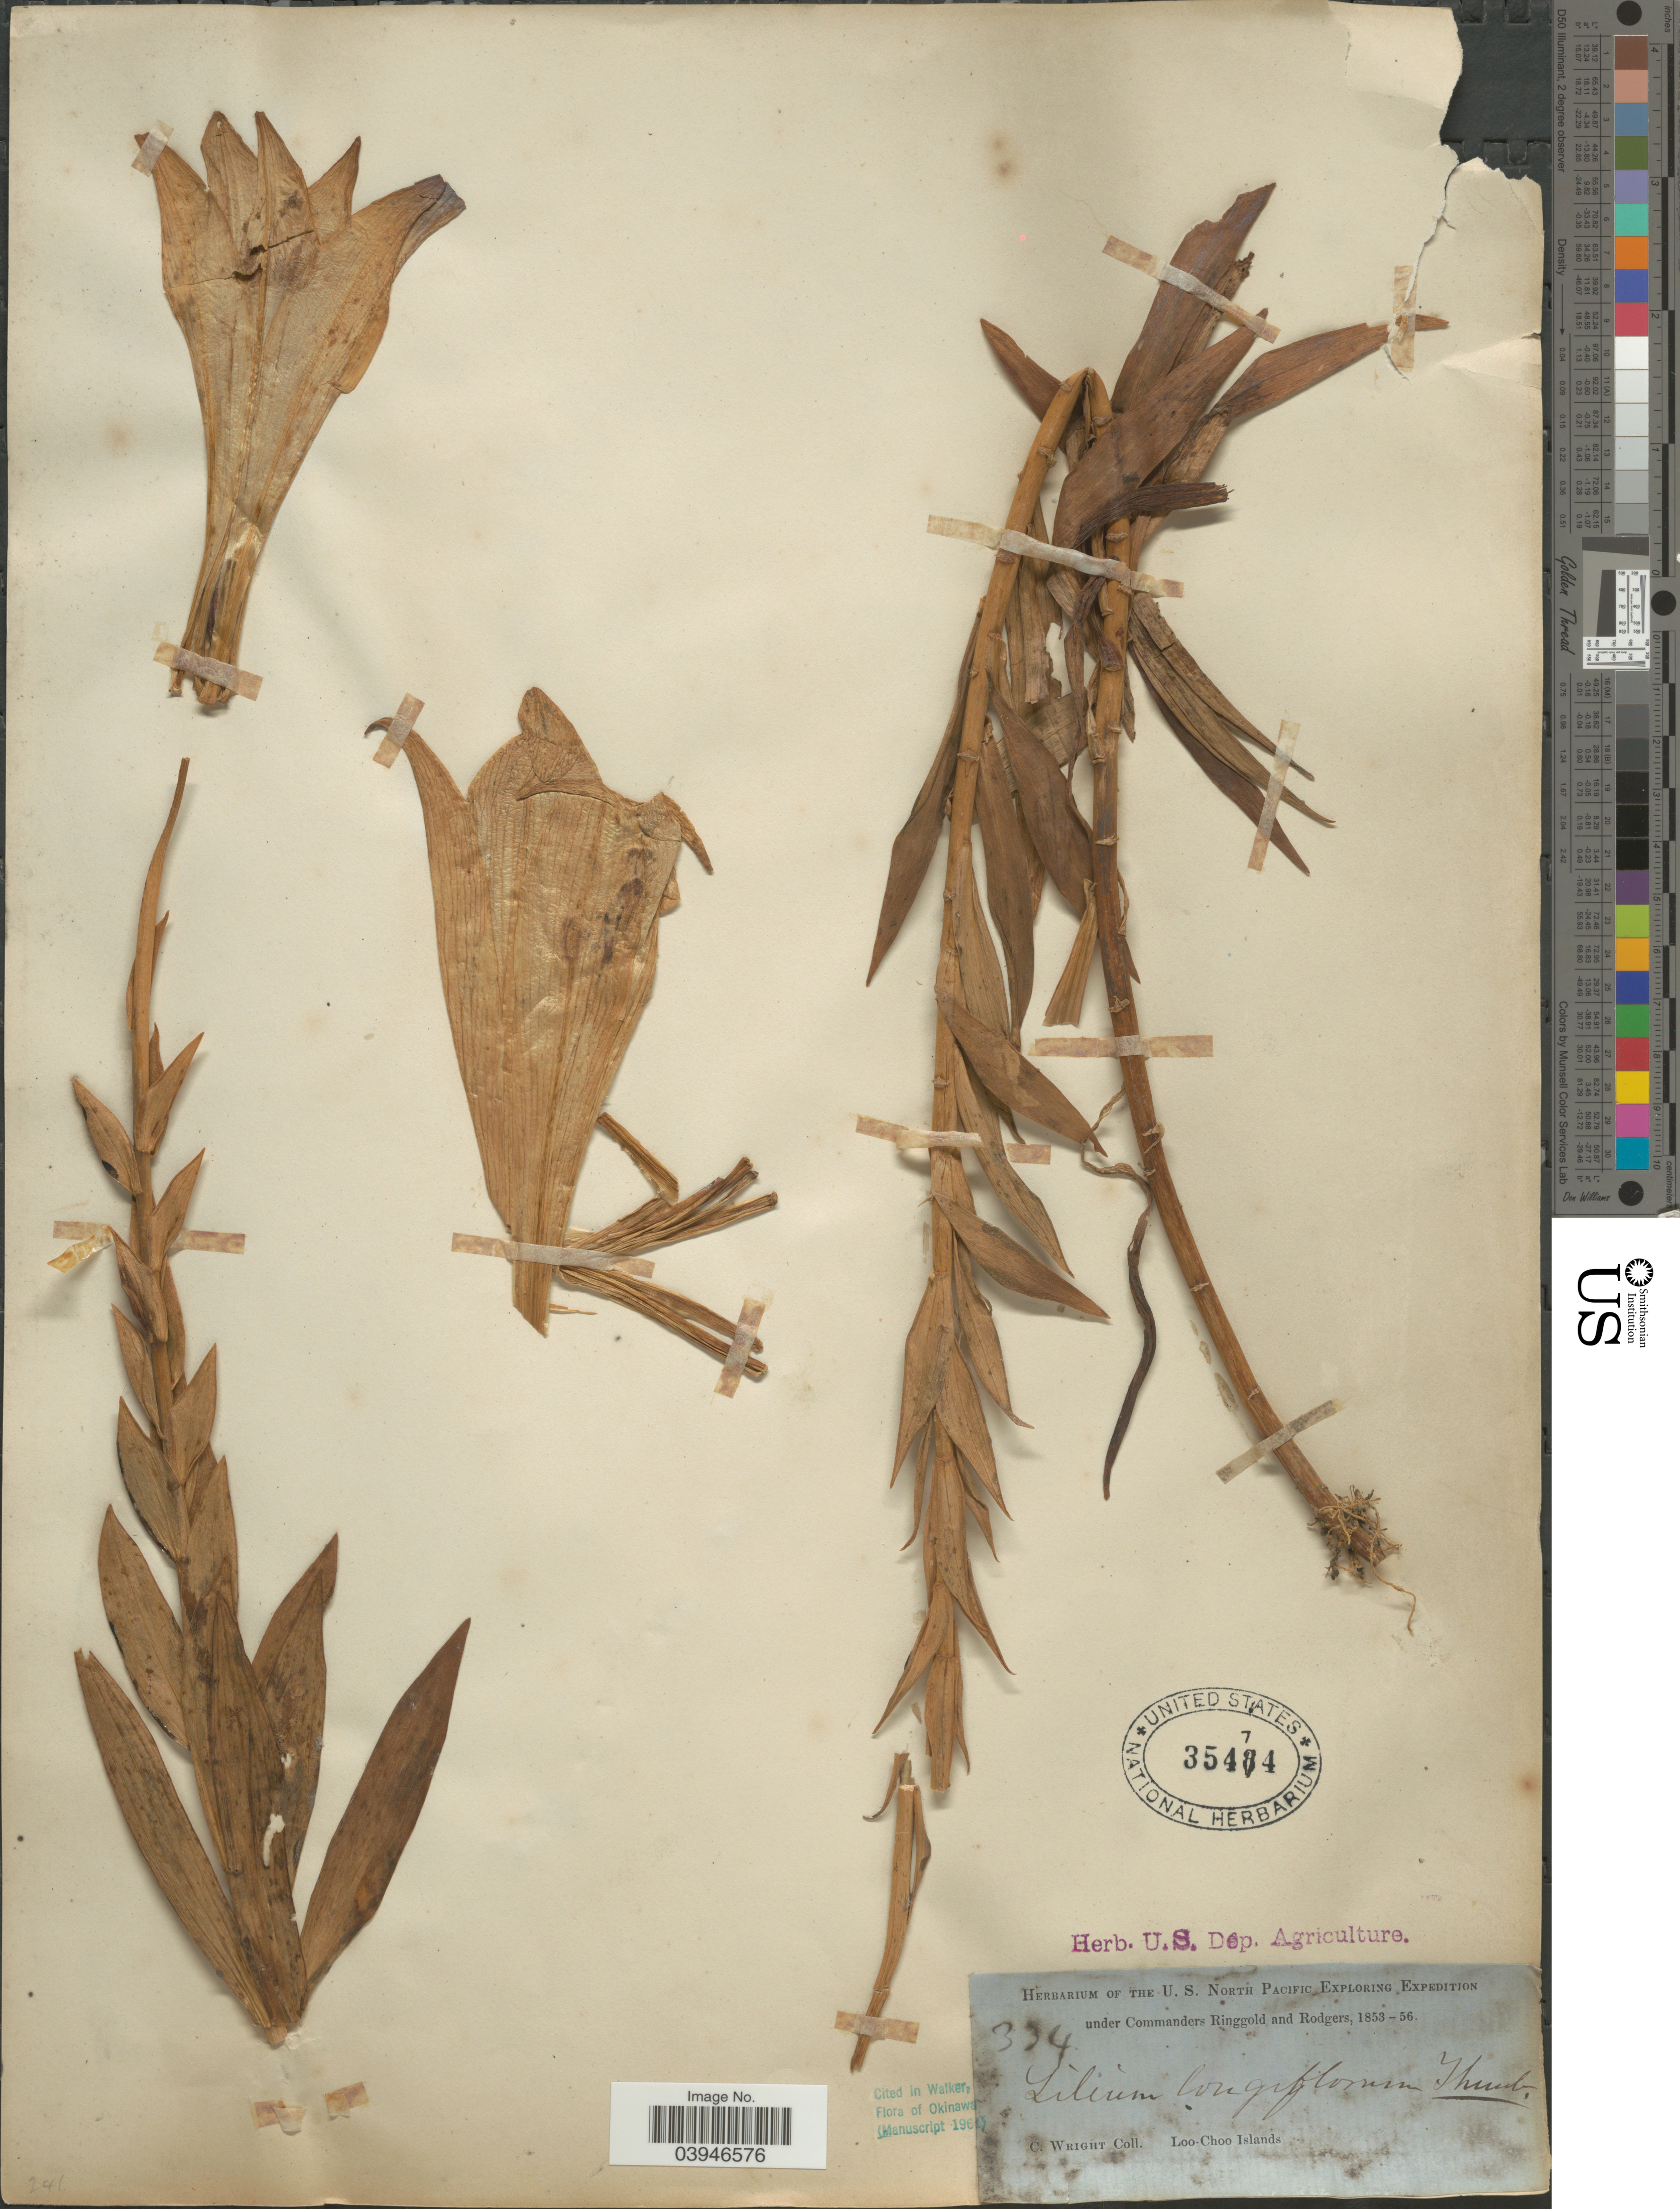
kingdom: Plantae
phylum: Tracheophyta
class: Liliopsida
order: Liliales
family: Liliaceae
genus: Lilium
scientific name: Lilium longiflorum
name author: Thunb.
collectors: C. Wright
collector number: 334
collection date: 1853/1856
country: Japan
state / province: Okinawa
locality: Loo-Choo Islands.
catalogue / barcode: US 35474